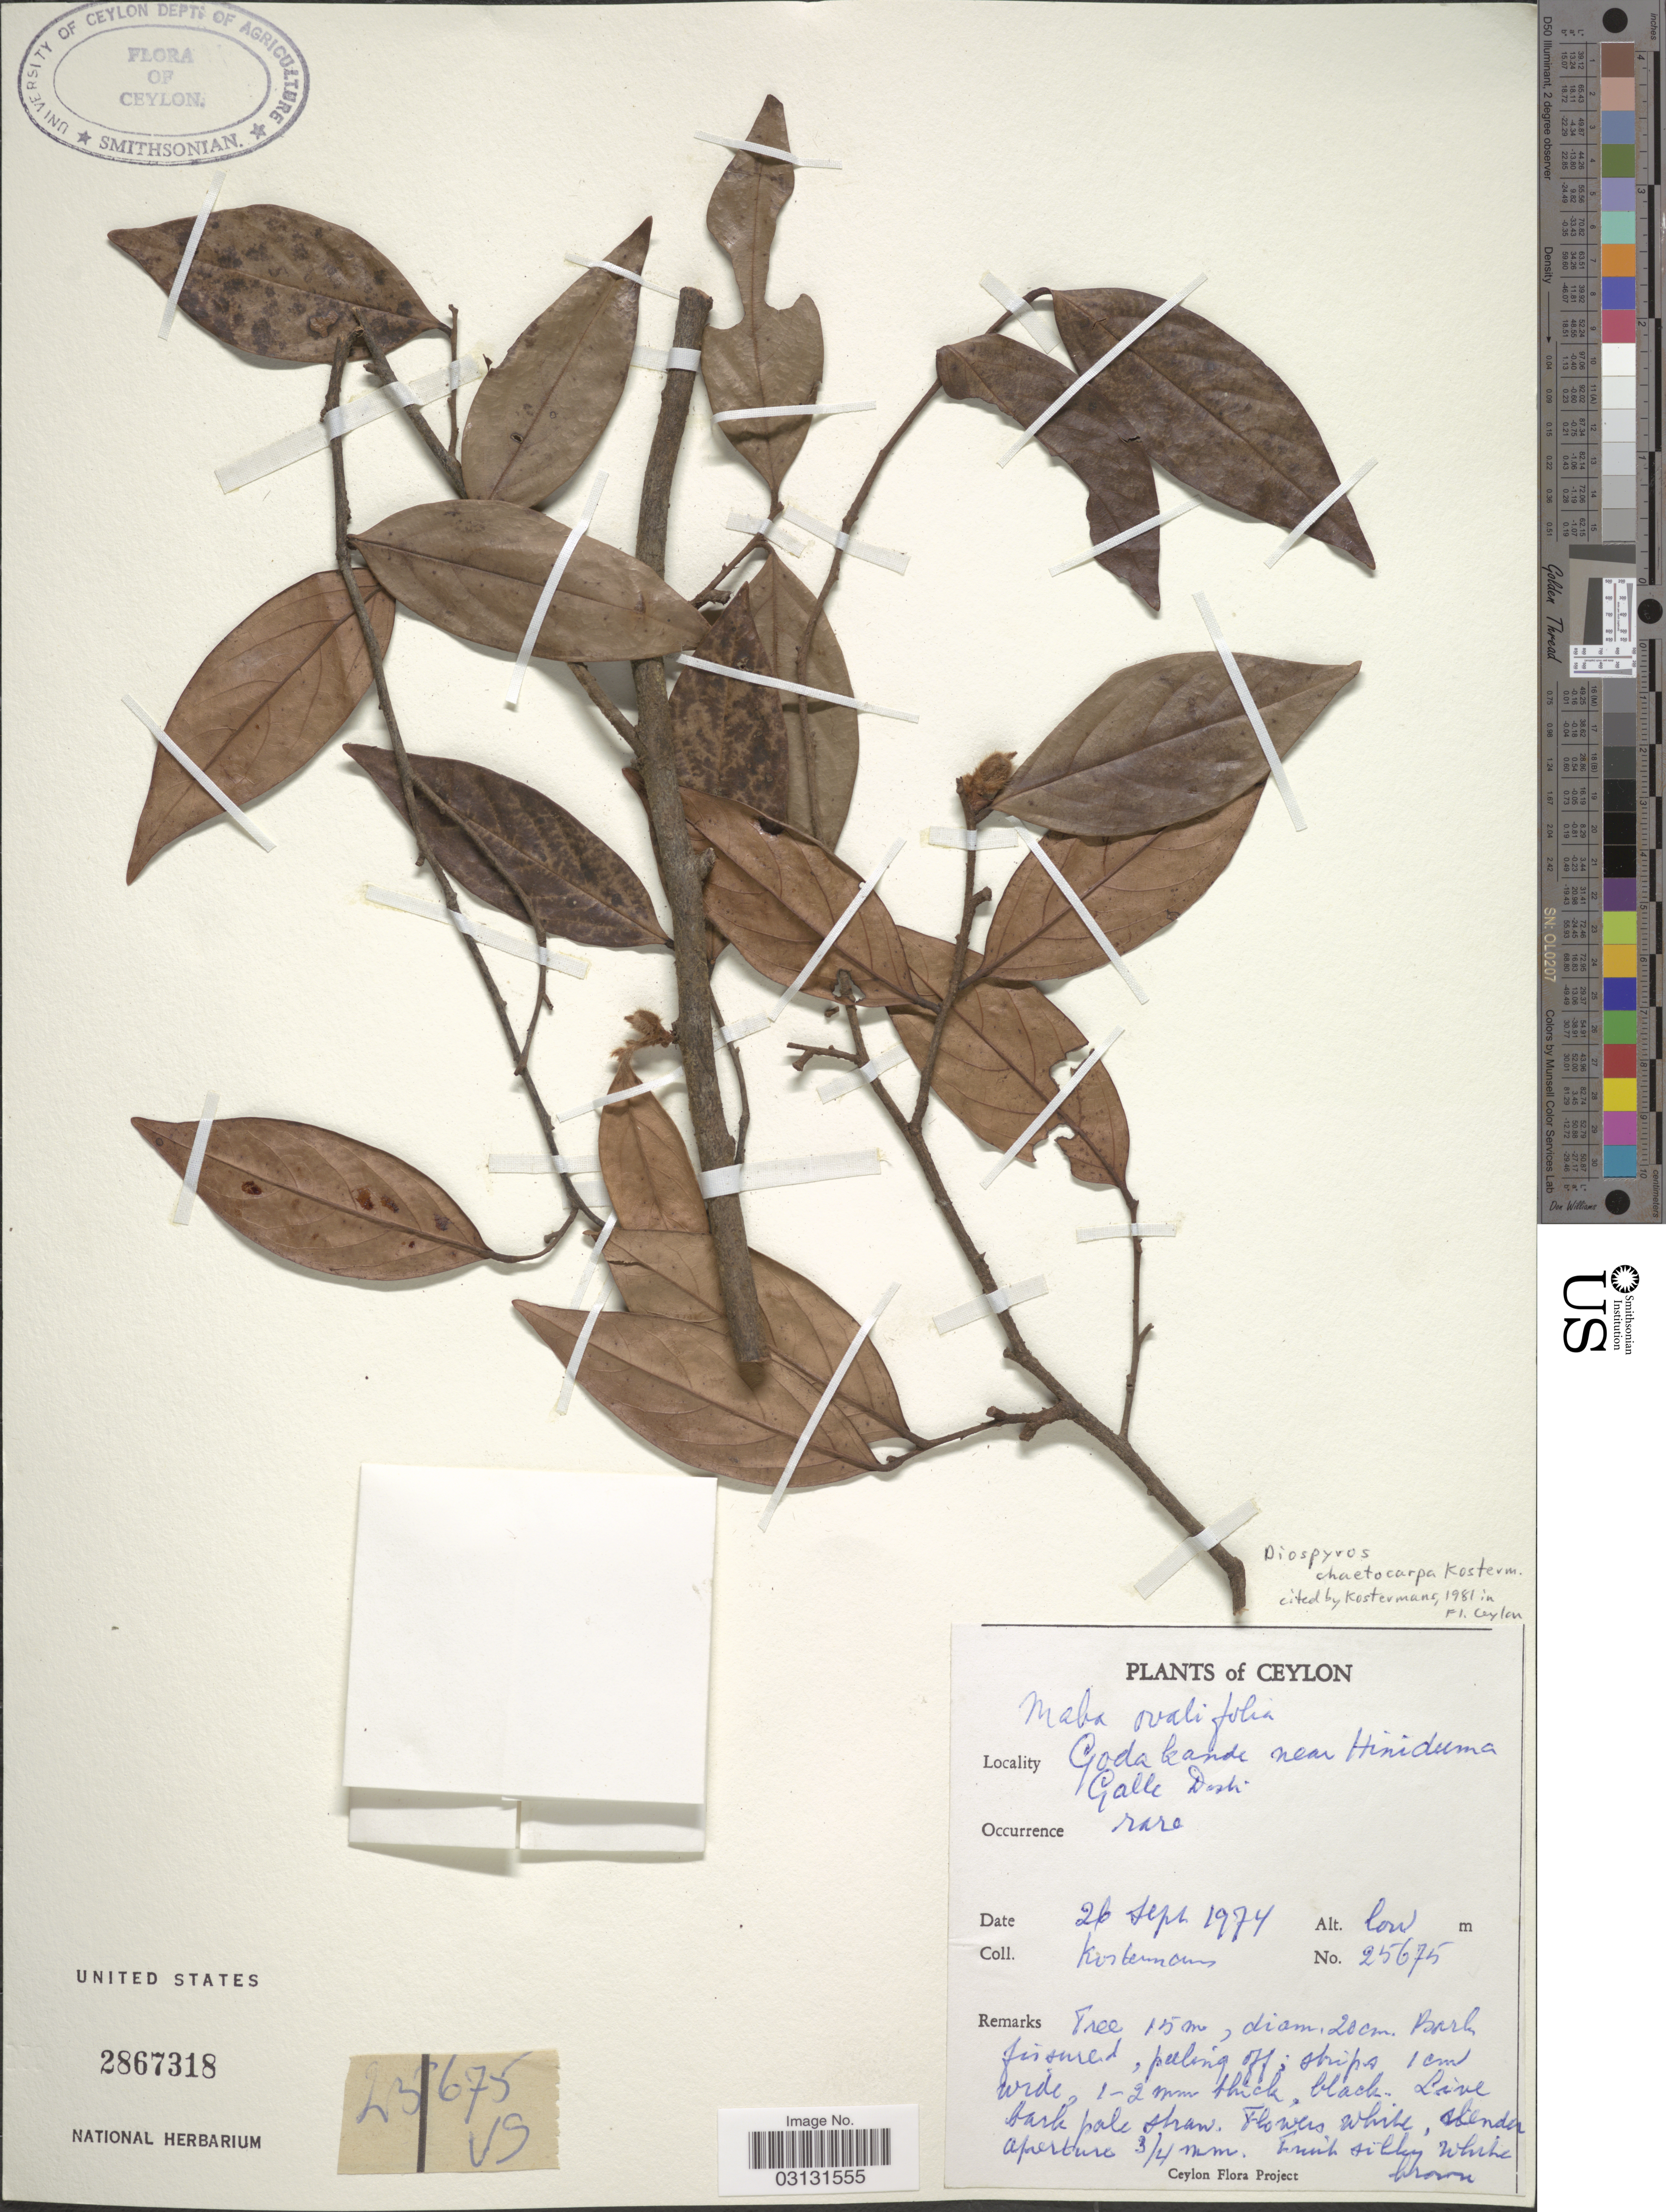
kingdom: Plantae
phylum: Tracheophyta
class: Magnoliopsida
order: Ericales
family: Ebenaceae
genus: Diospyros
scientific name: Diospyros chaetocarpa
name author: Kosterm.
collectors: Kostermans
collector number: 25675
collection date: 1974-09-26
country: Sri Lanka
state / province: Southern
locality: Ceylon, Godakande near Hiniduma. Galle Distr.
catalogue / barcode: US 2867318